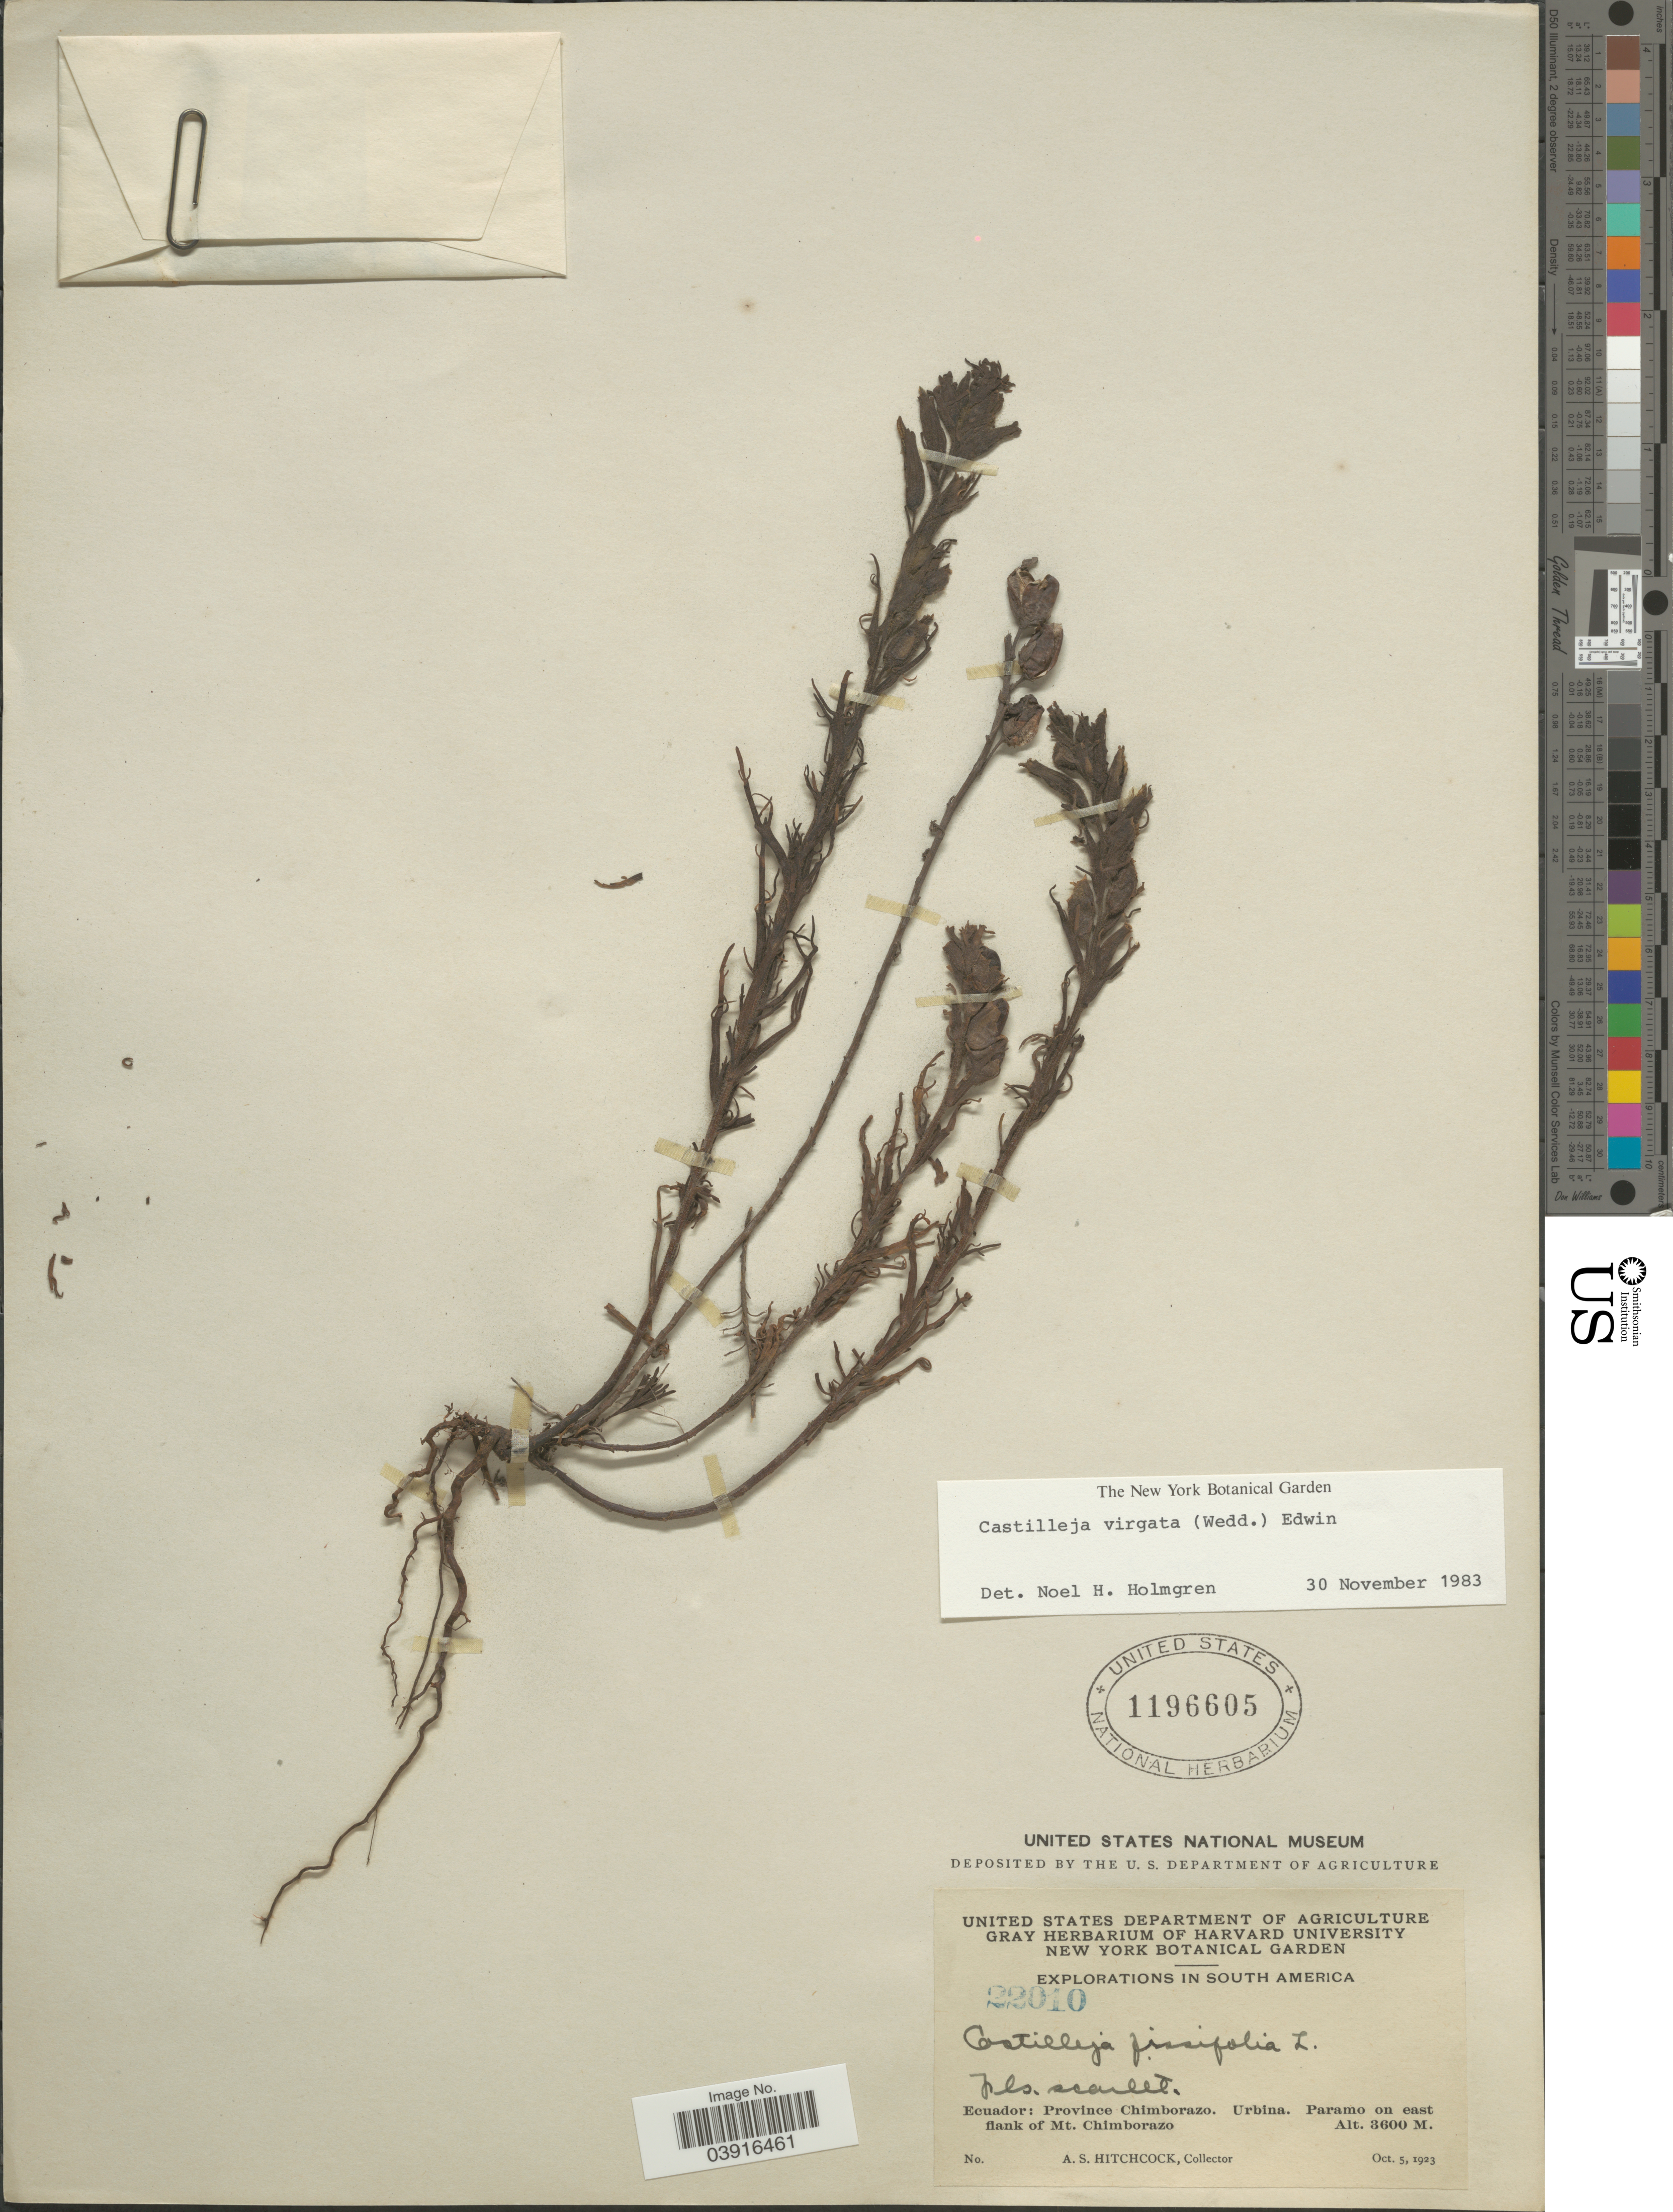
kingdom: Plantae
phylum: Tracheophyta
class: Magnoliopsida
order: Lamiales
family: Orobanchaceae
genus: Castilleja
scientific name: Castilleja virgata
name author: (Wedd.) Edwin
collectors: A. S. Hitchcock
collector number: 22010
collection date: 1923-10-05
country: Ecuador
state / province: Chimborazo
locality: Urbina. Paramo on east flank of Mt. Chimborazo.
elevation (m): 3600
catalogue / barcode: US 1196605